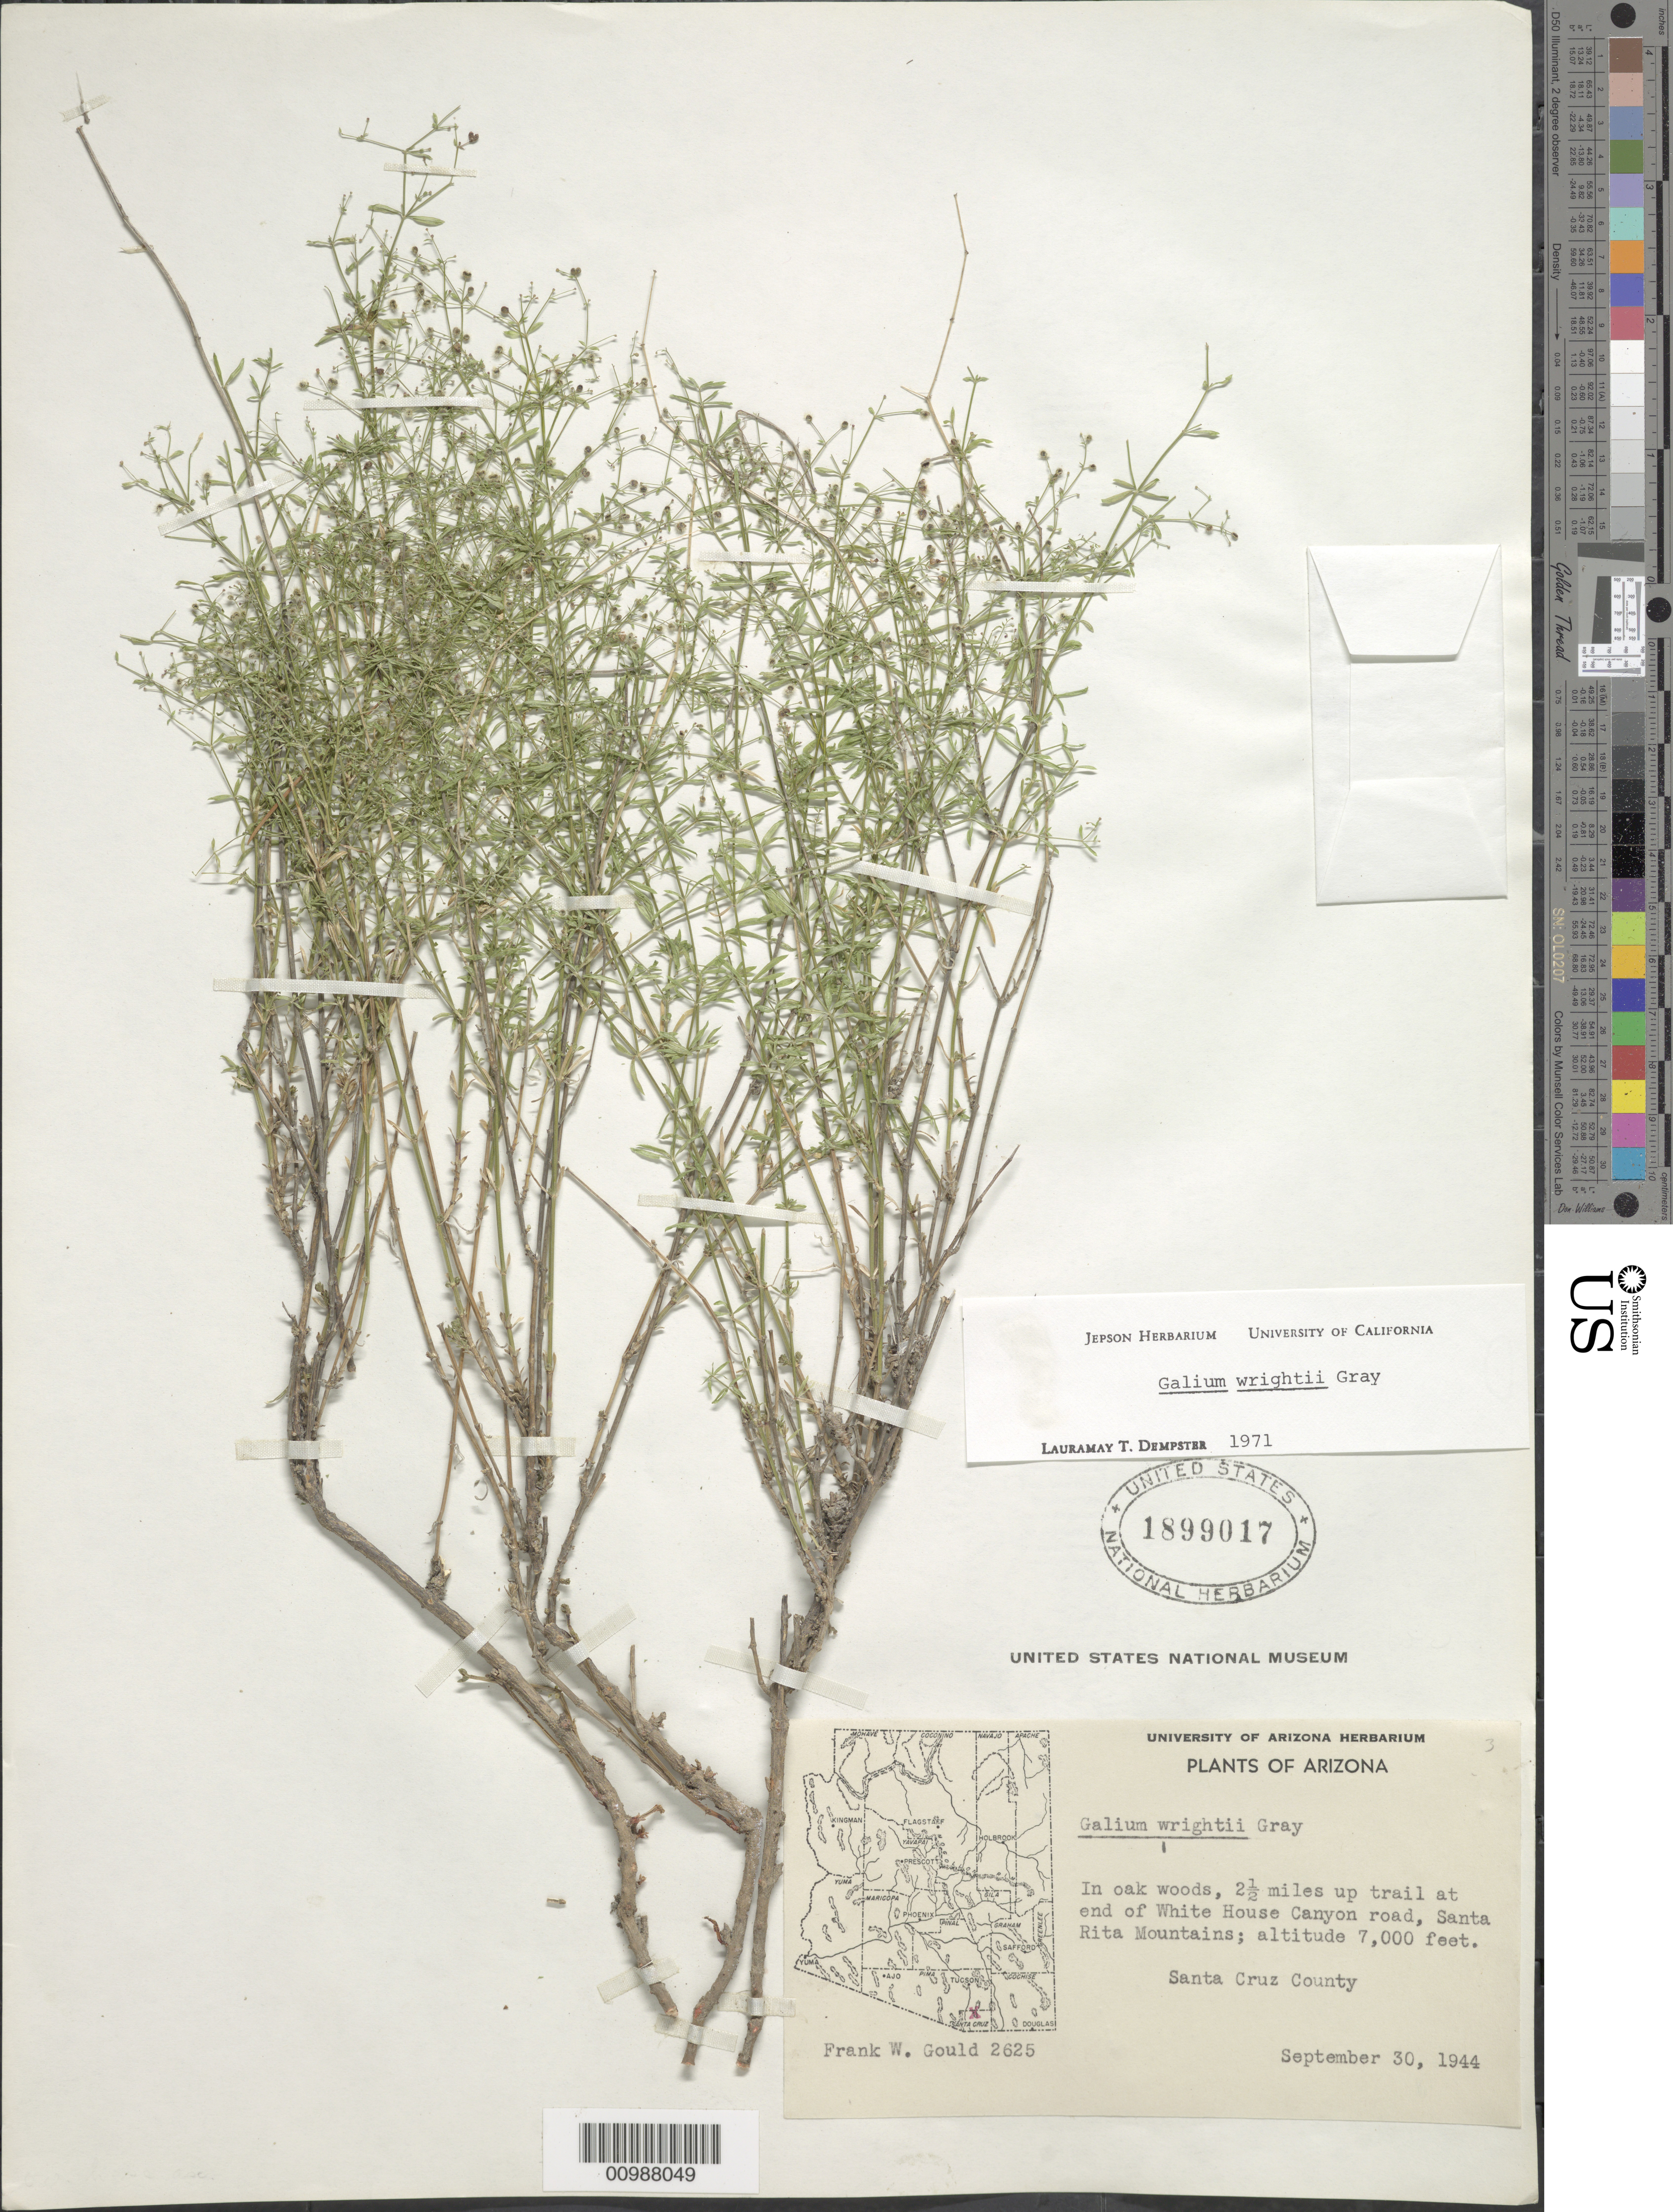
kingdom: Plantae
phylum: Tracheophyta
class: Magnoliopsida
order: Garryales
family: Garryaceae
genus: Garrya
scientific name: Garrya wrightii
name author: Torr.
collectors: F. W. Gould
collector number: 2625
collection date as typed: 30 Sep 1944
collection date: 1944-09-30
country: United States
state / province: Arizona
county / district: Santa Cruz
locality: In oak woods, 2 1/2 miles up trail at end of White House Canyon road, Santa Rita Mountains.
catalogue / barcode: US 1899017